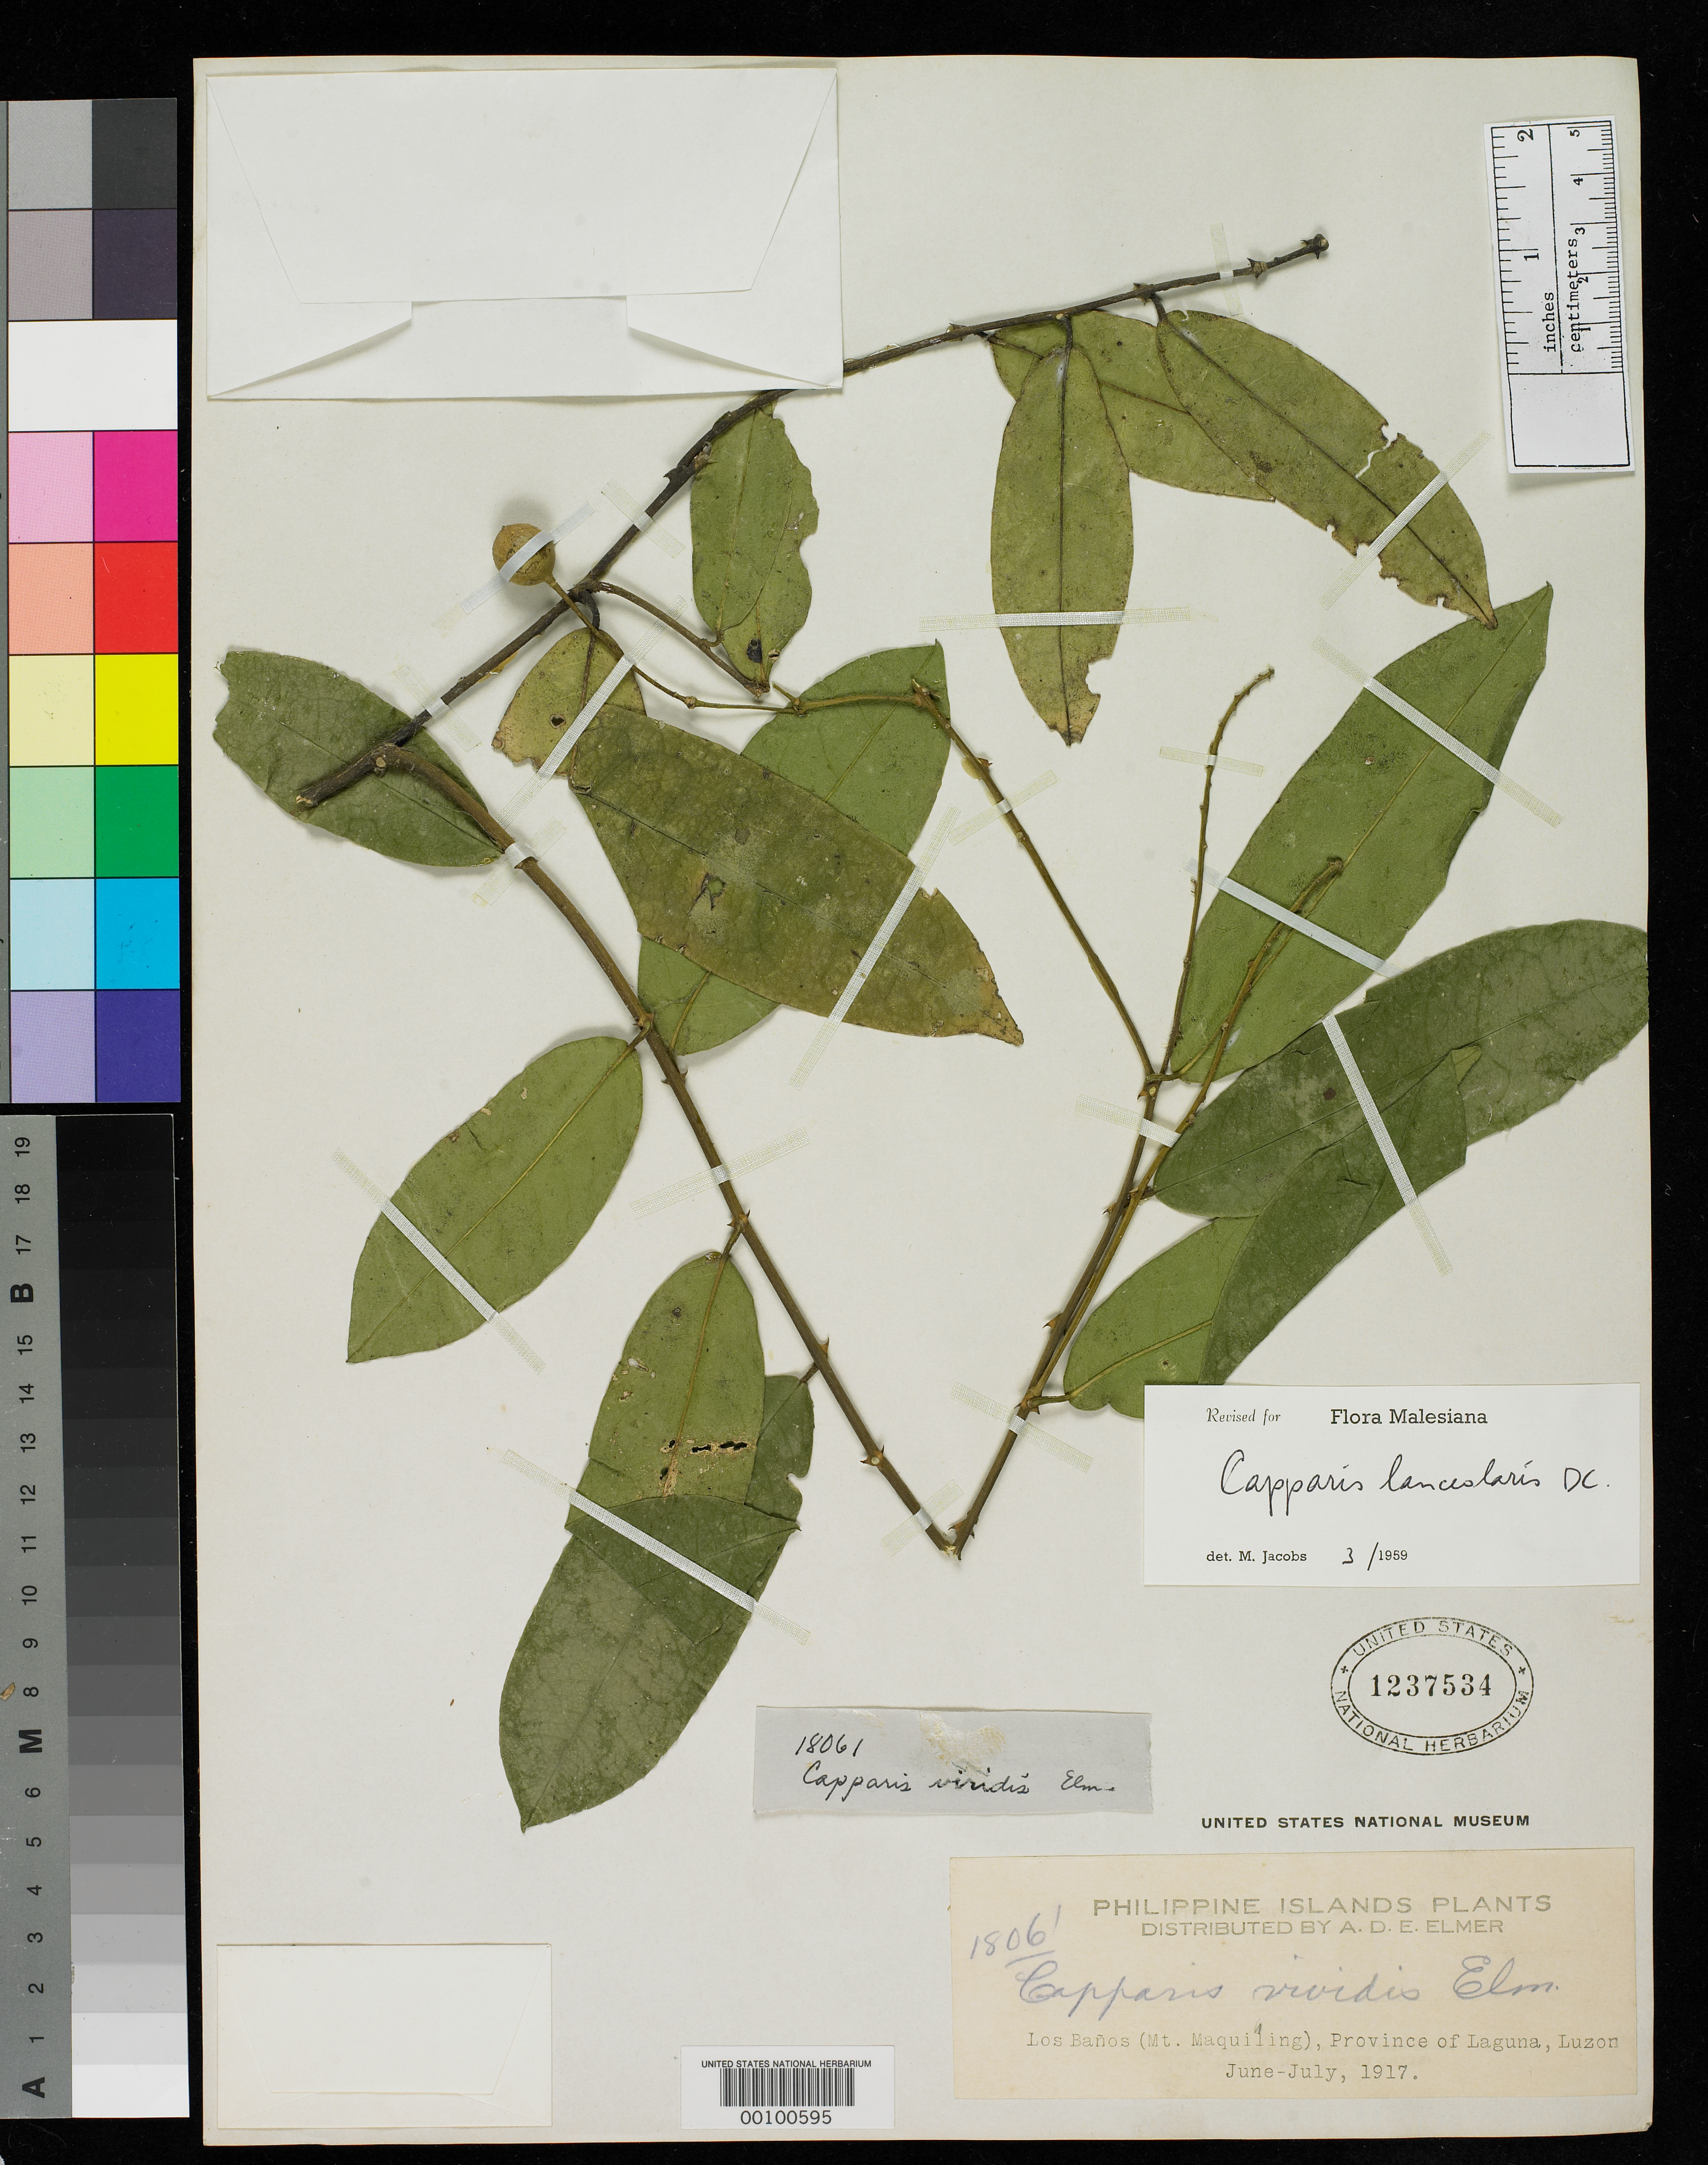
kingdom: Plantae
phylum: Tracheophyta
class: Magnoliopsida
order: Brassicales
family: Capparaceae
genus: Capparis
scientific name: Capparis viridis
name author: Elmer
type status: Isotype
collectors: A. D. E. Elmer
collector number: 18061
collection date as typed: Jul 1917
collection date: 1917-07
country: Philippines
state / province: Calabarzon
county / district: Laguna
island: Luzon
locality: Los Baños (Mt. Maquiling), Province of Laguna, Luzon.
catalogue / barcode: US 1237534